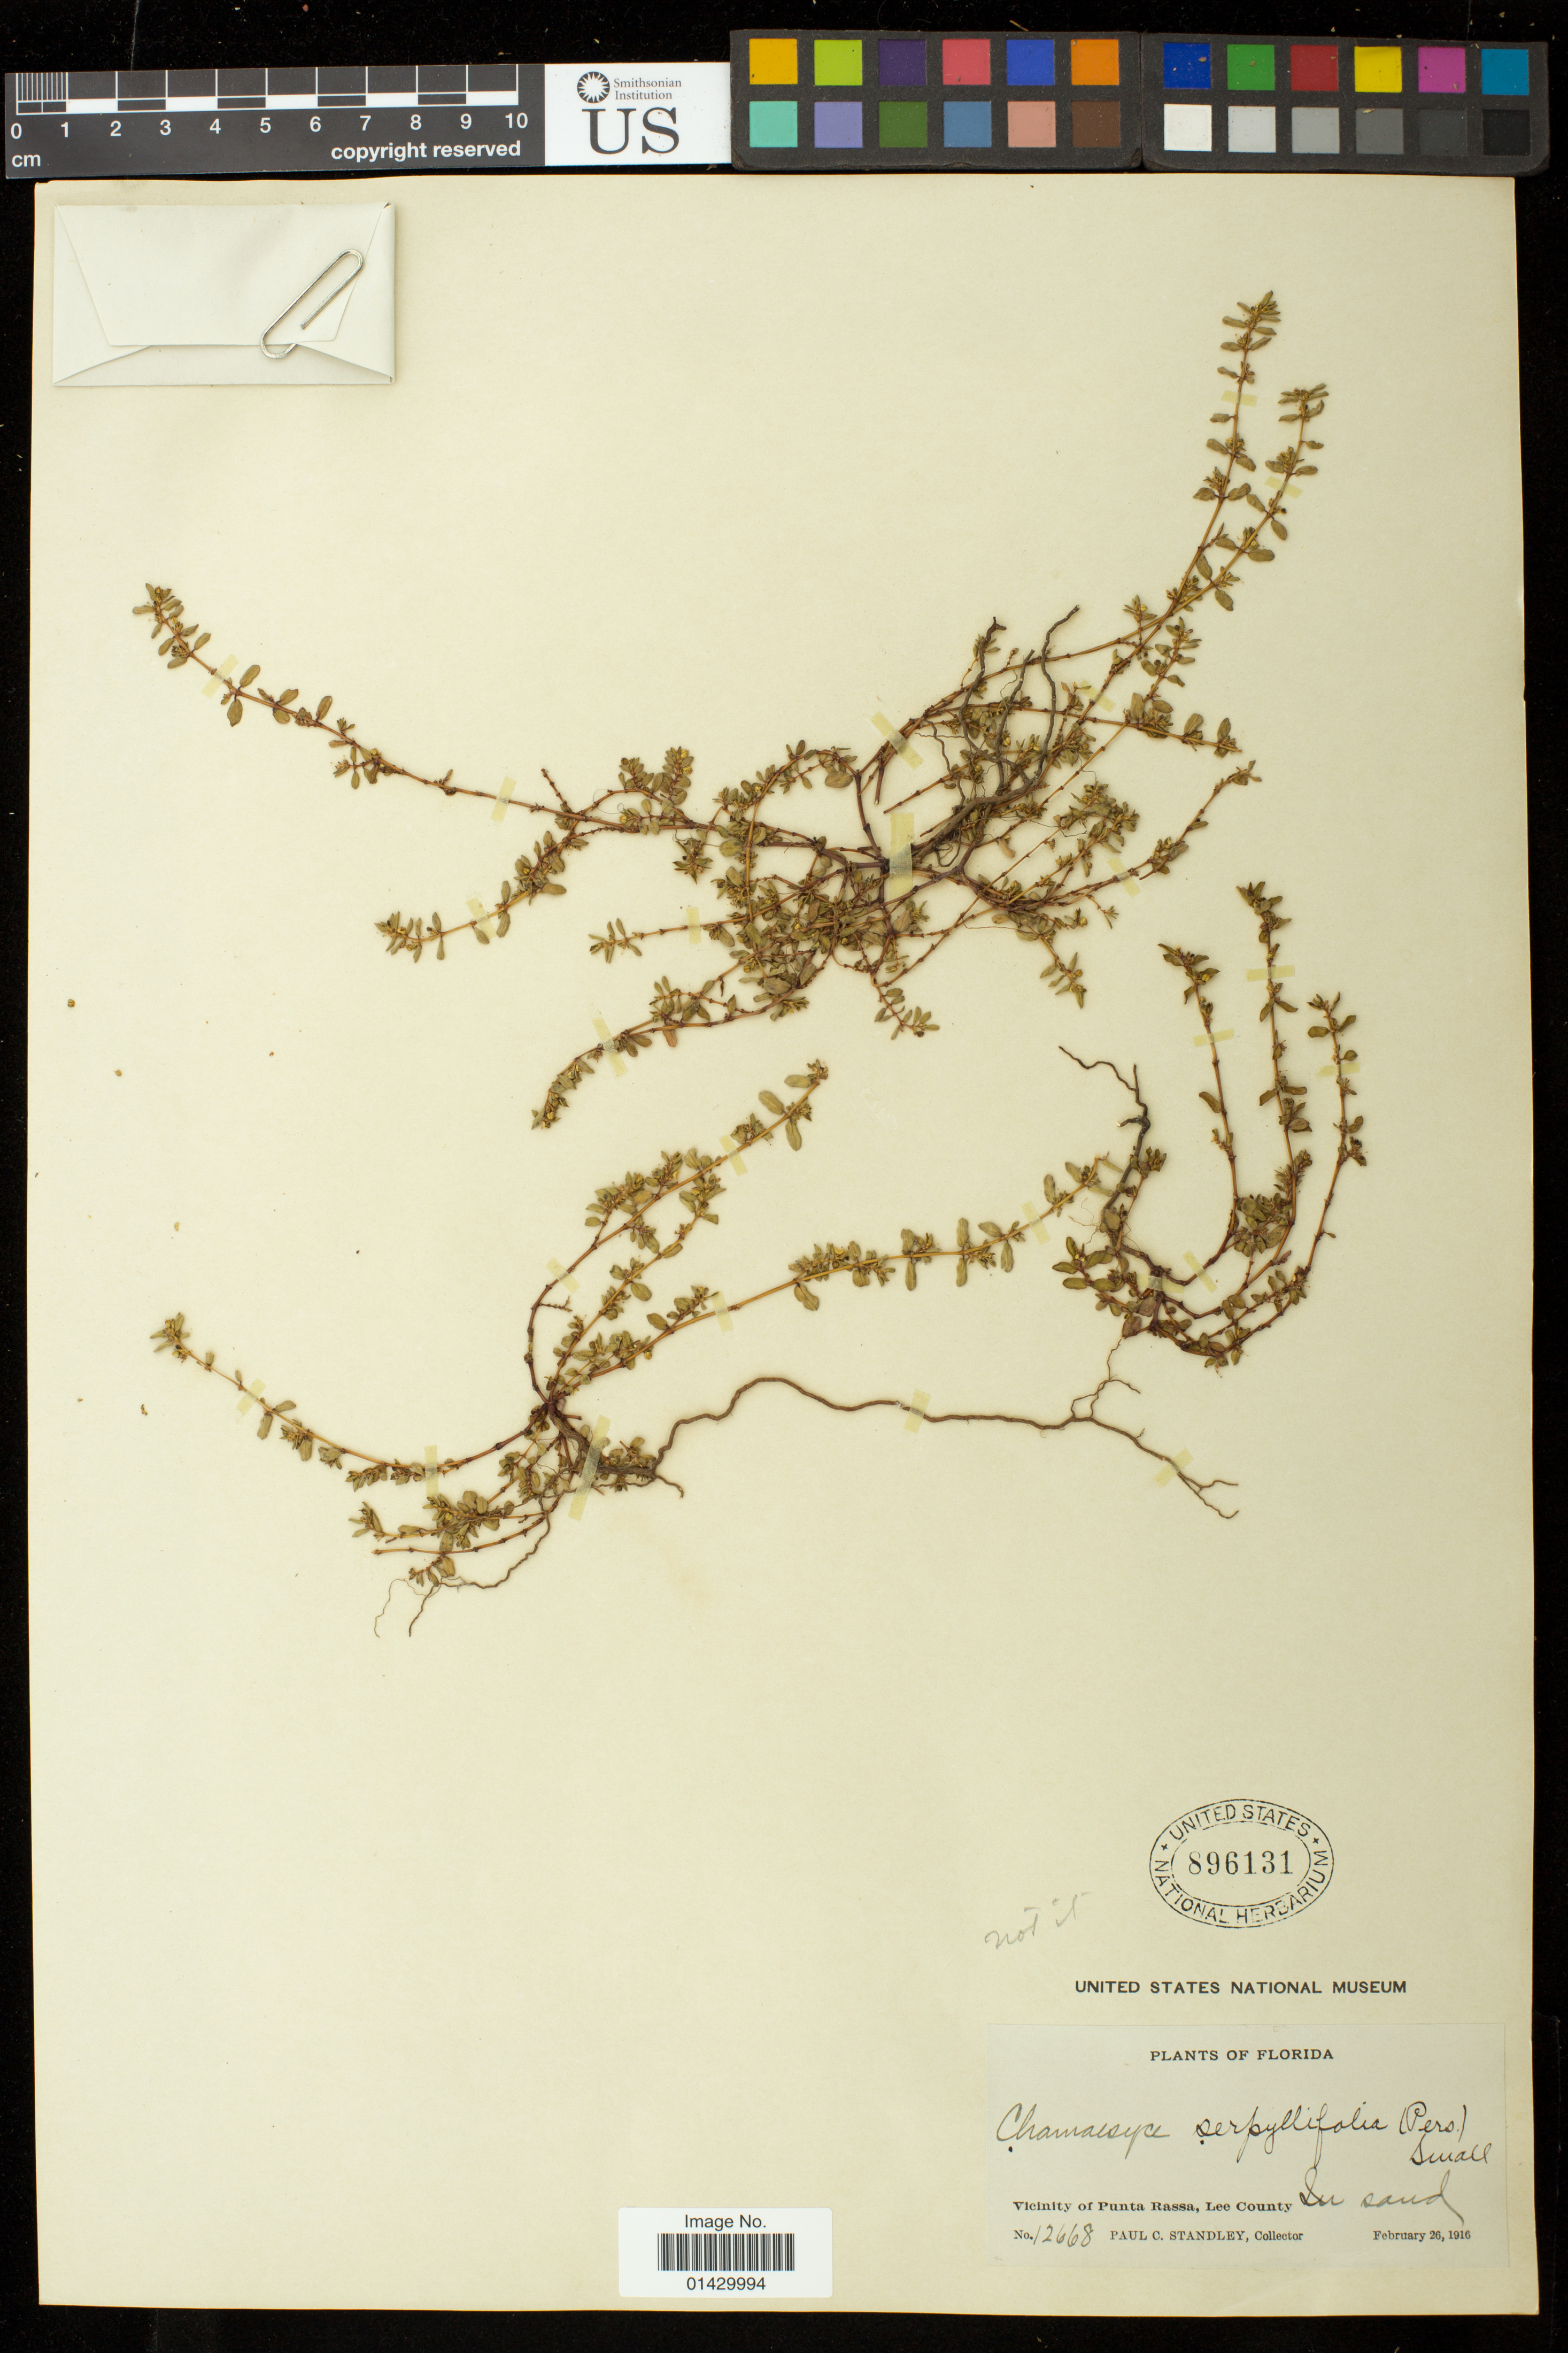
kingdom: Plantae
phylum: Tracheophyta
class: Magnoliopsida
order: Malpighiales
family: Euphorbiaceae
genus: Euphorbia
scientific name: Euphorbia maculata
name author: L.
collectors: P. C. Standley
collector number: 12668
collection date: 1916-02-26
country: United States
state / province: Florida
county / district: Lee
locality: Vicinity of Punta Rassa.;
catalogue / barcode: US 896131